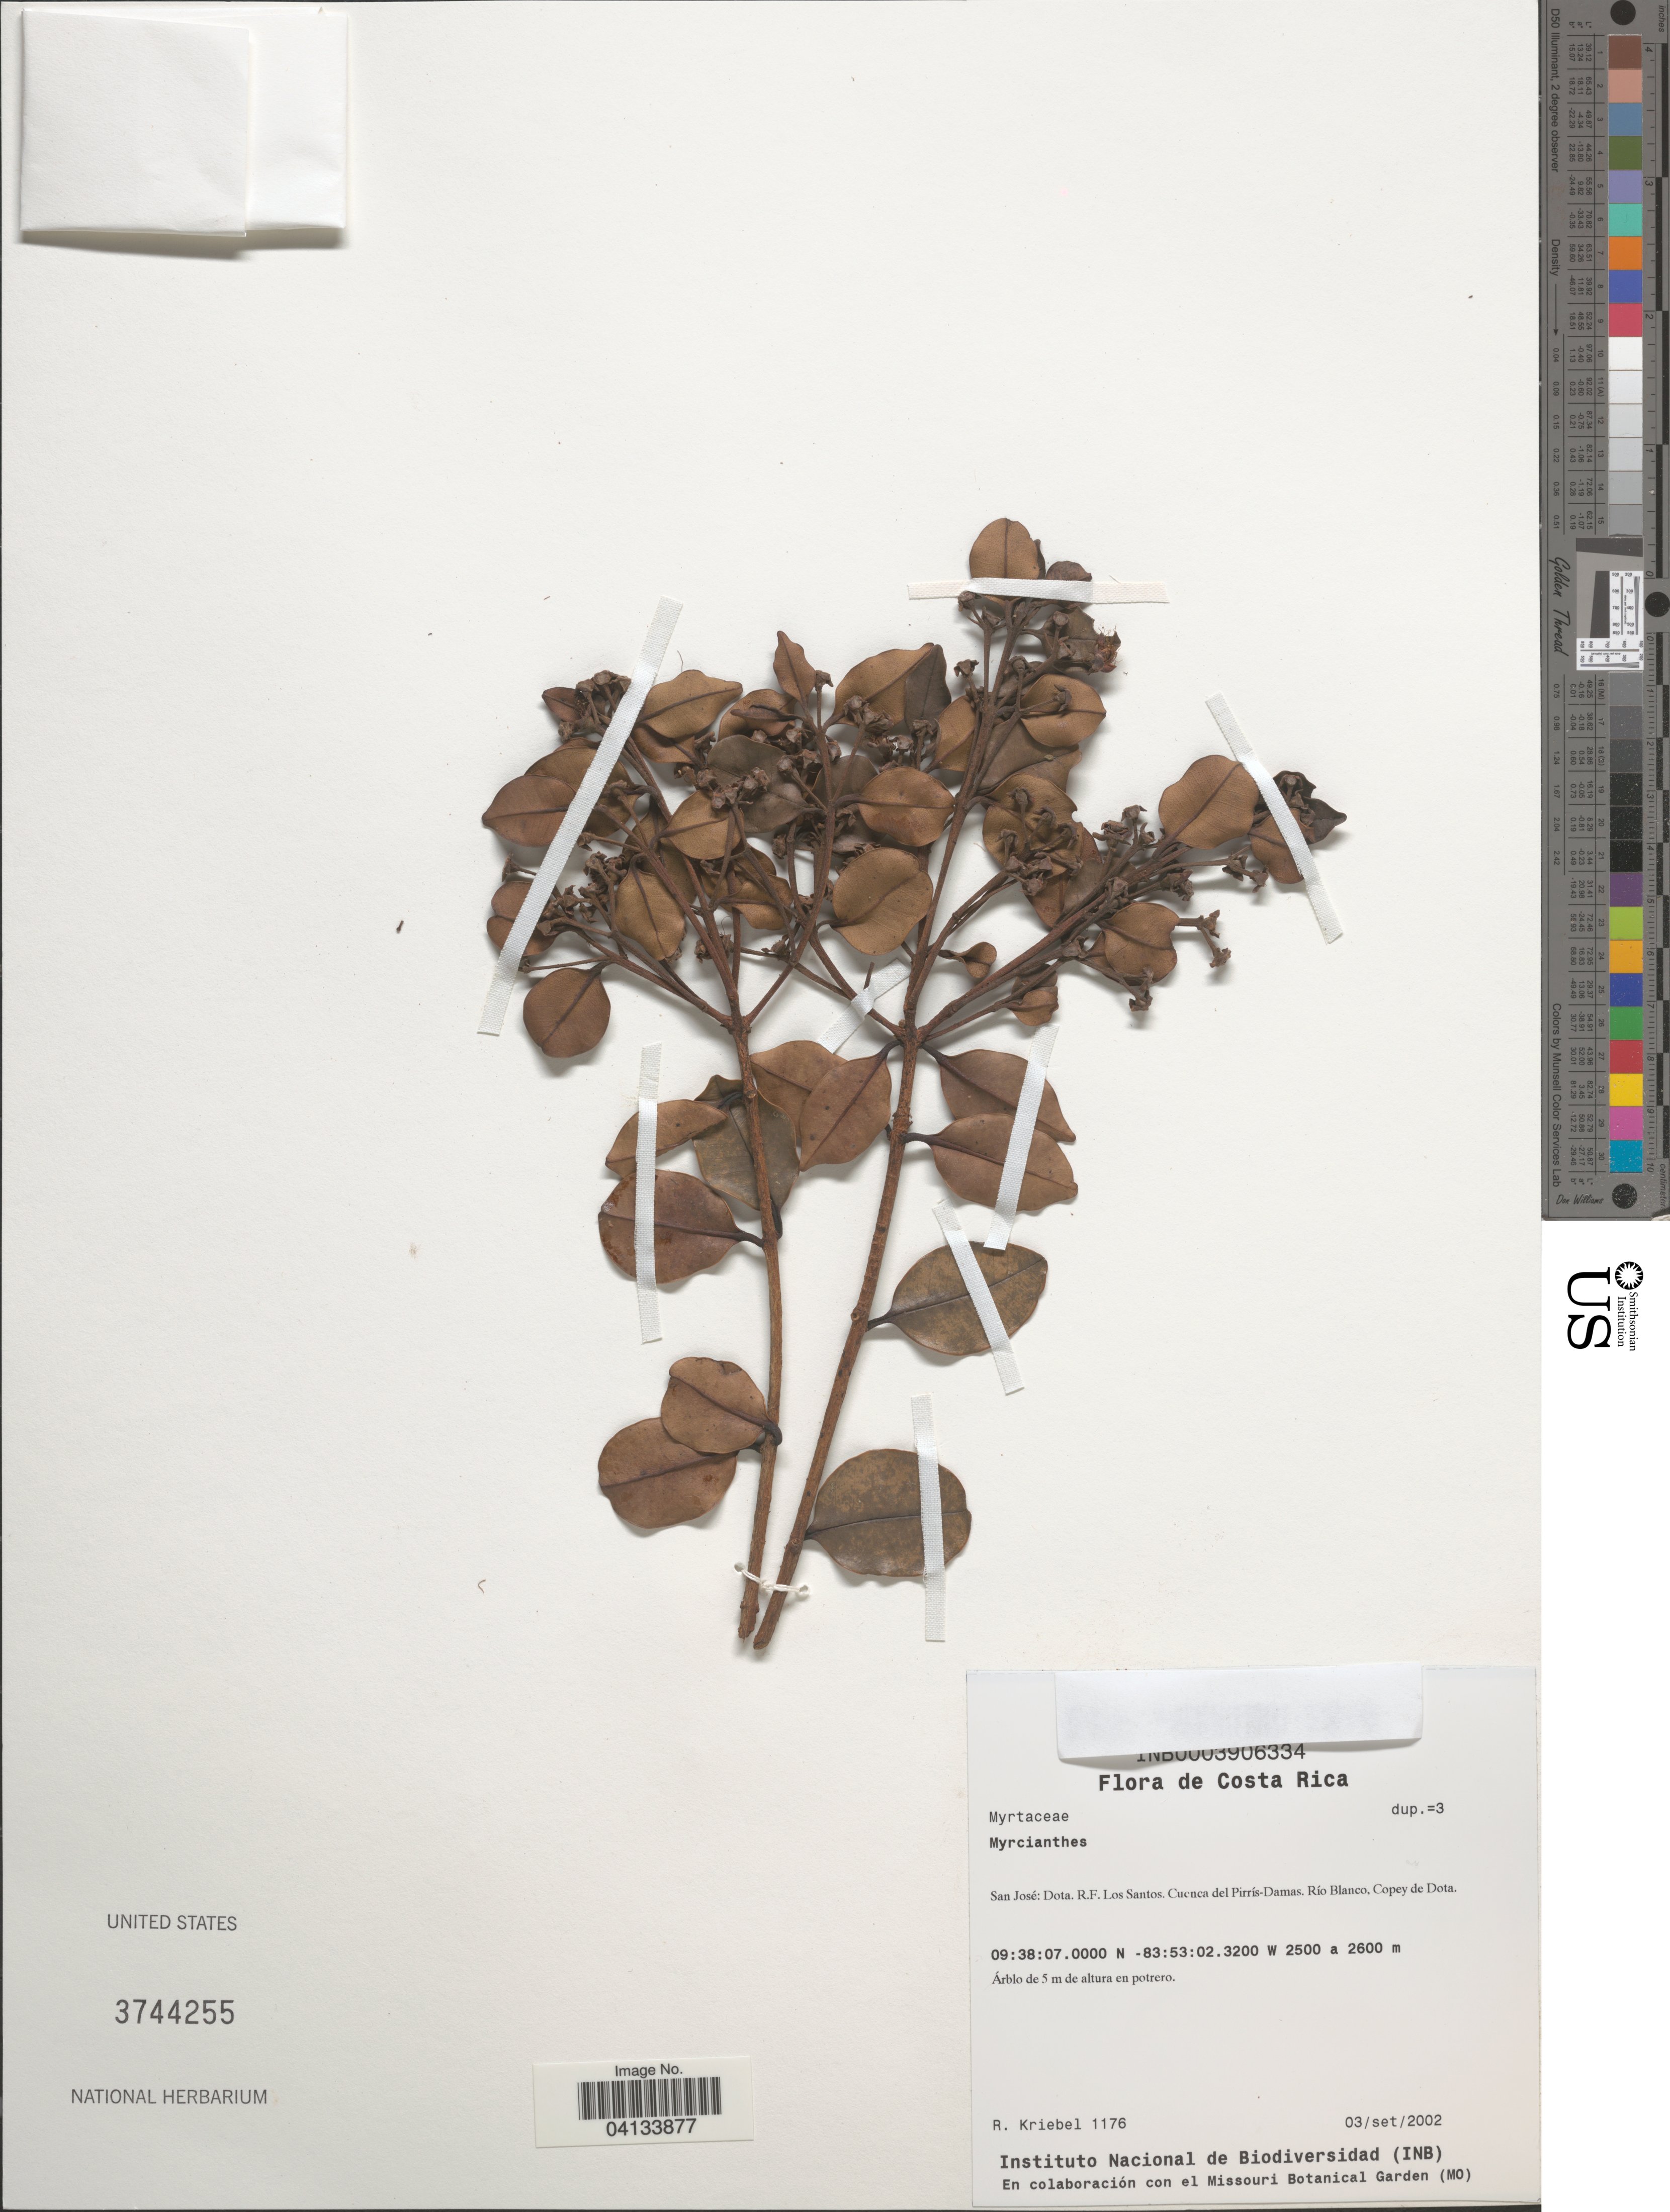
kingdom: Plantae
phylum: Tracheophyta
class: Magnoliopsida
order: Myrtales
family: Myrtaceae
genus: Myrcianthes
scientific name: Myrcianthes sp.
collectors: R. Kriebel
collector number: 1176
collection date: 2002-09-03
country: Costa Rica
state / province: San José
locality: Dota. R.F. Los Santos. Cuenca del Pirrís-Damas. Río Blanco, Copey de Dota.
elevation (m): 2500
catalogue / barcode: US 3744255